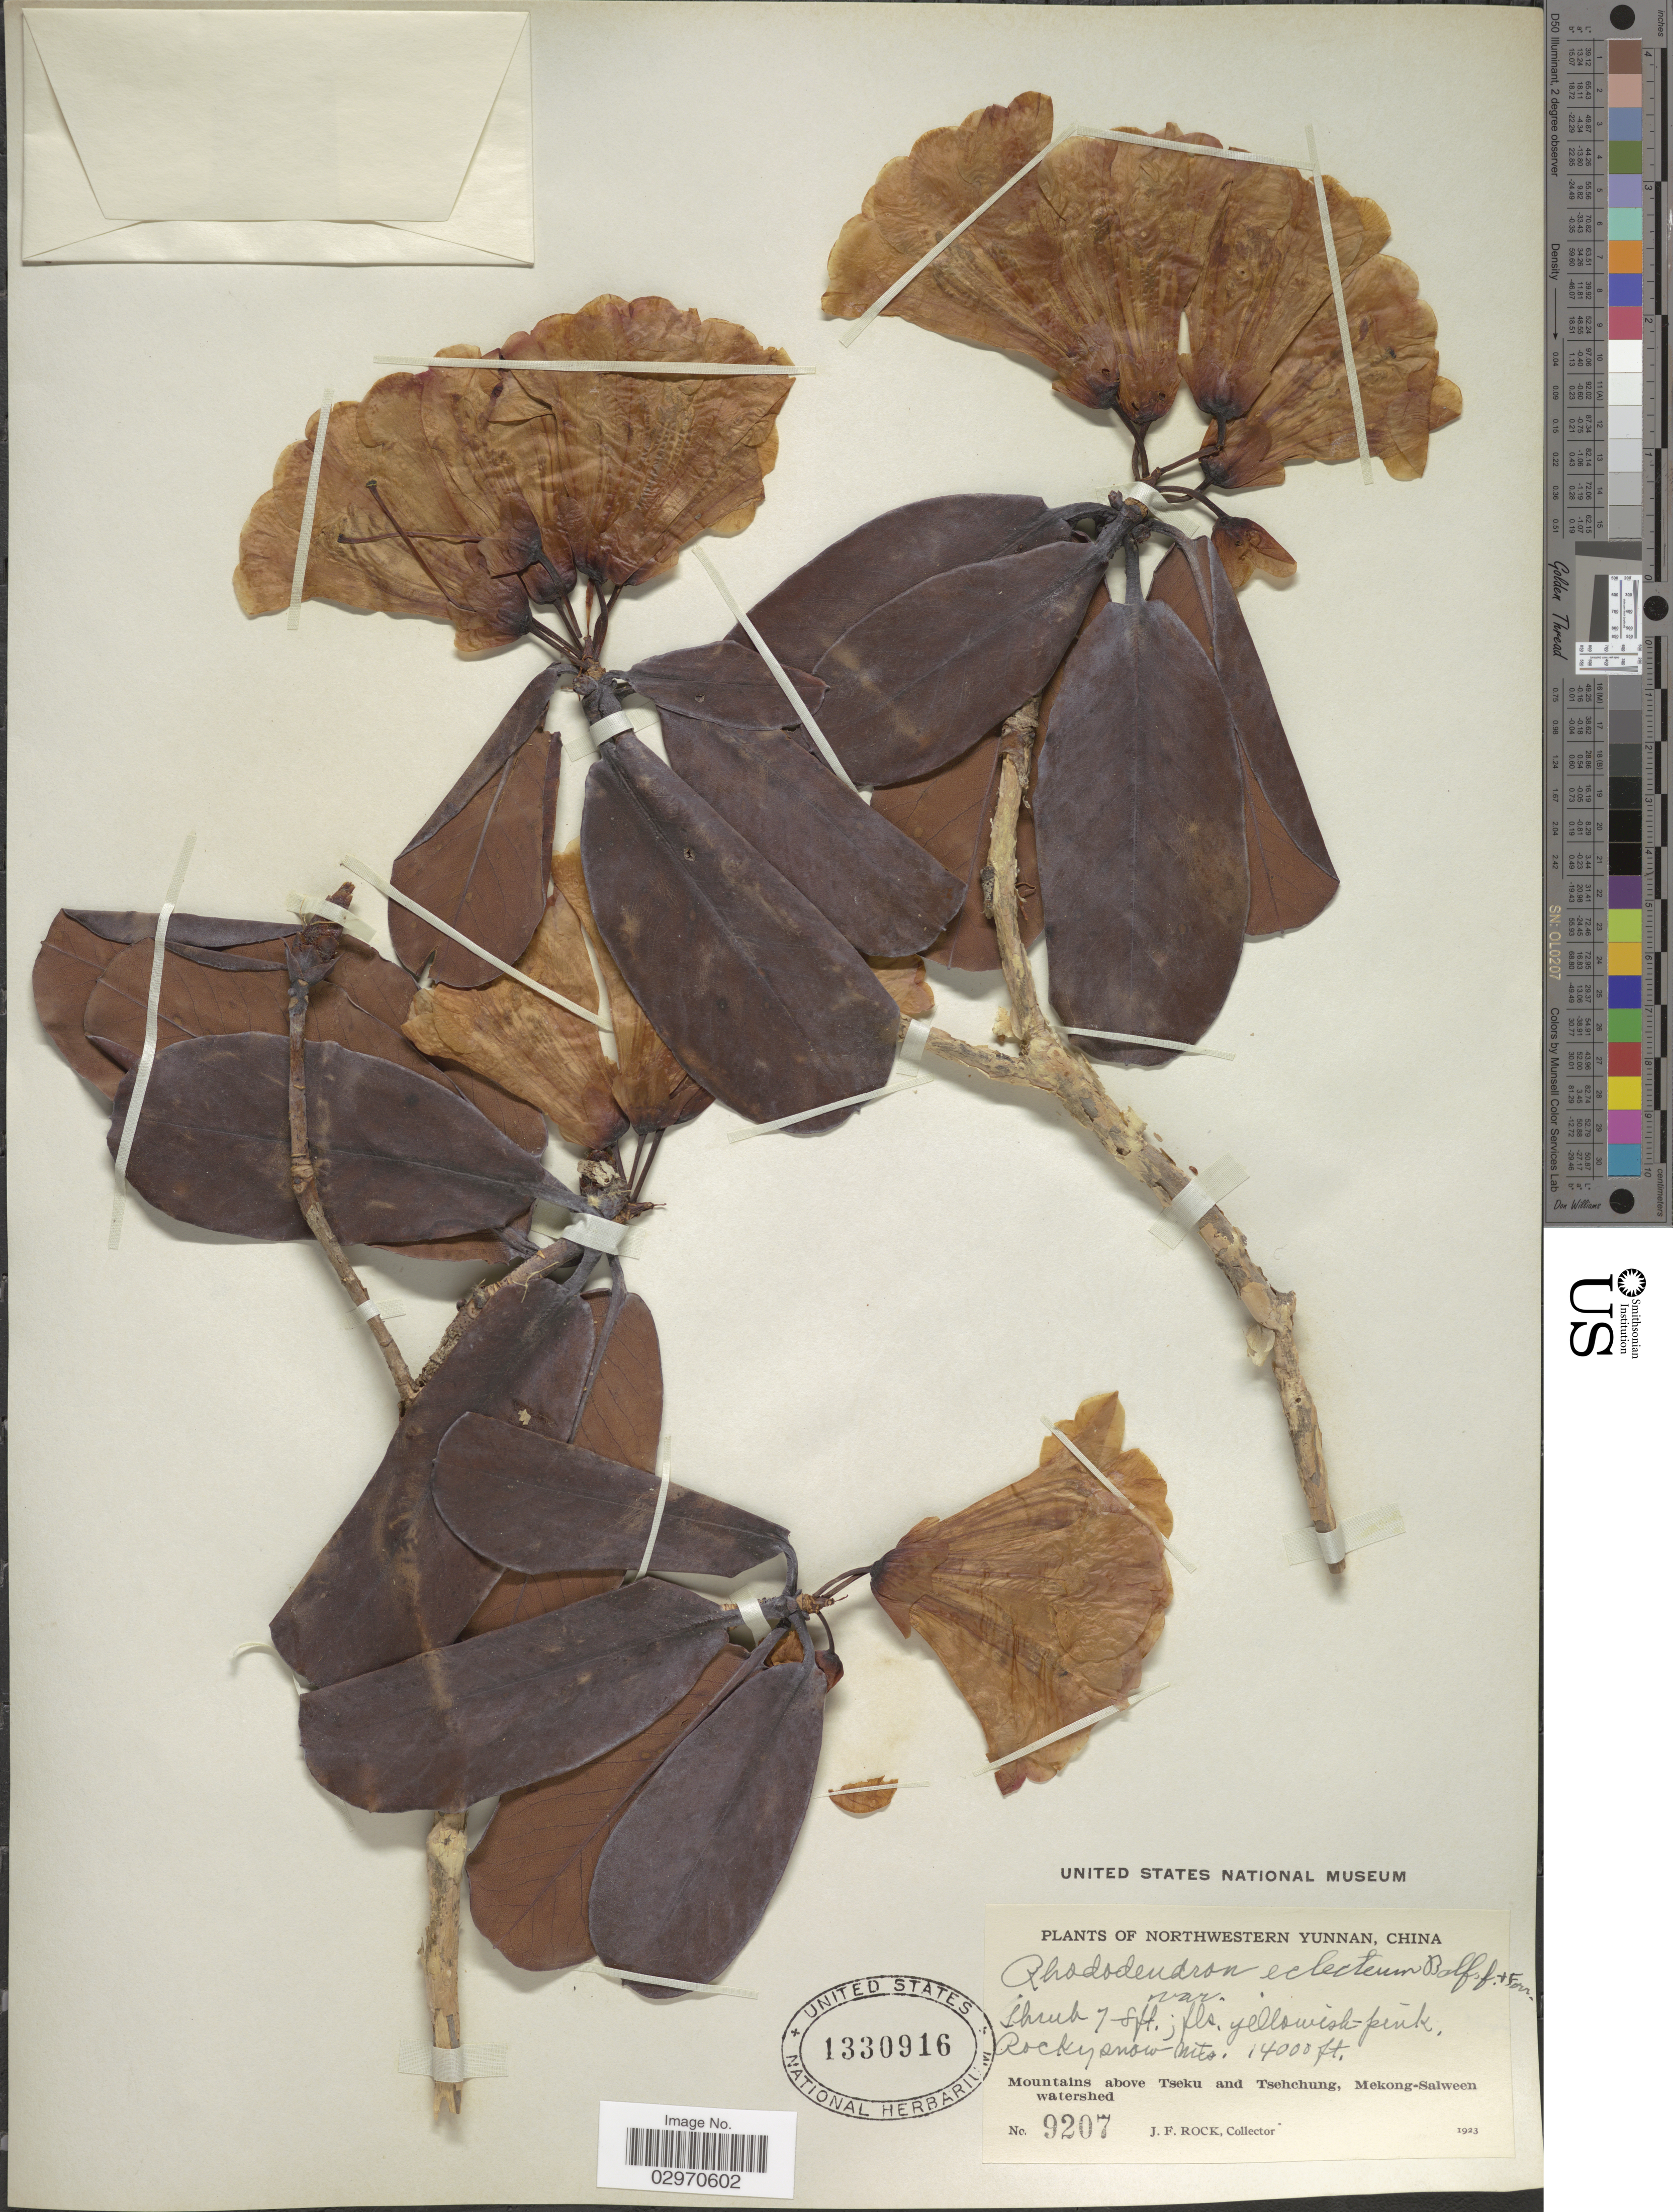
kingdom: Plantae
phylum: Tracheophyta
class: Magnoliopsida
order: Ericales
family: Ericaceae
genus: Rhododendron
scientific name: Rhododendron eclecteum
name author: Balf. f. & Forrest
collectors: J. Rock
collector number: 9207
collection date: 1923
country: China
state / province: Yunnan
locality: Northwestern Yunnan. Rocky snow mts. Mountains above Tseku and Tsehchung, Mekong-Salween watershed.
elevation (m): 4267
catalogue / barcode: US 1330916